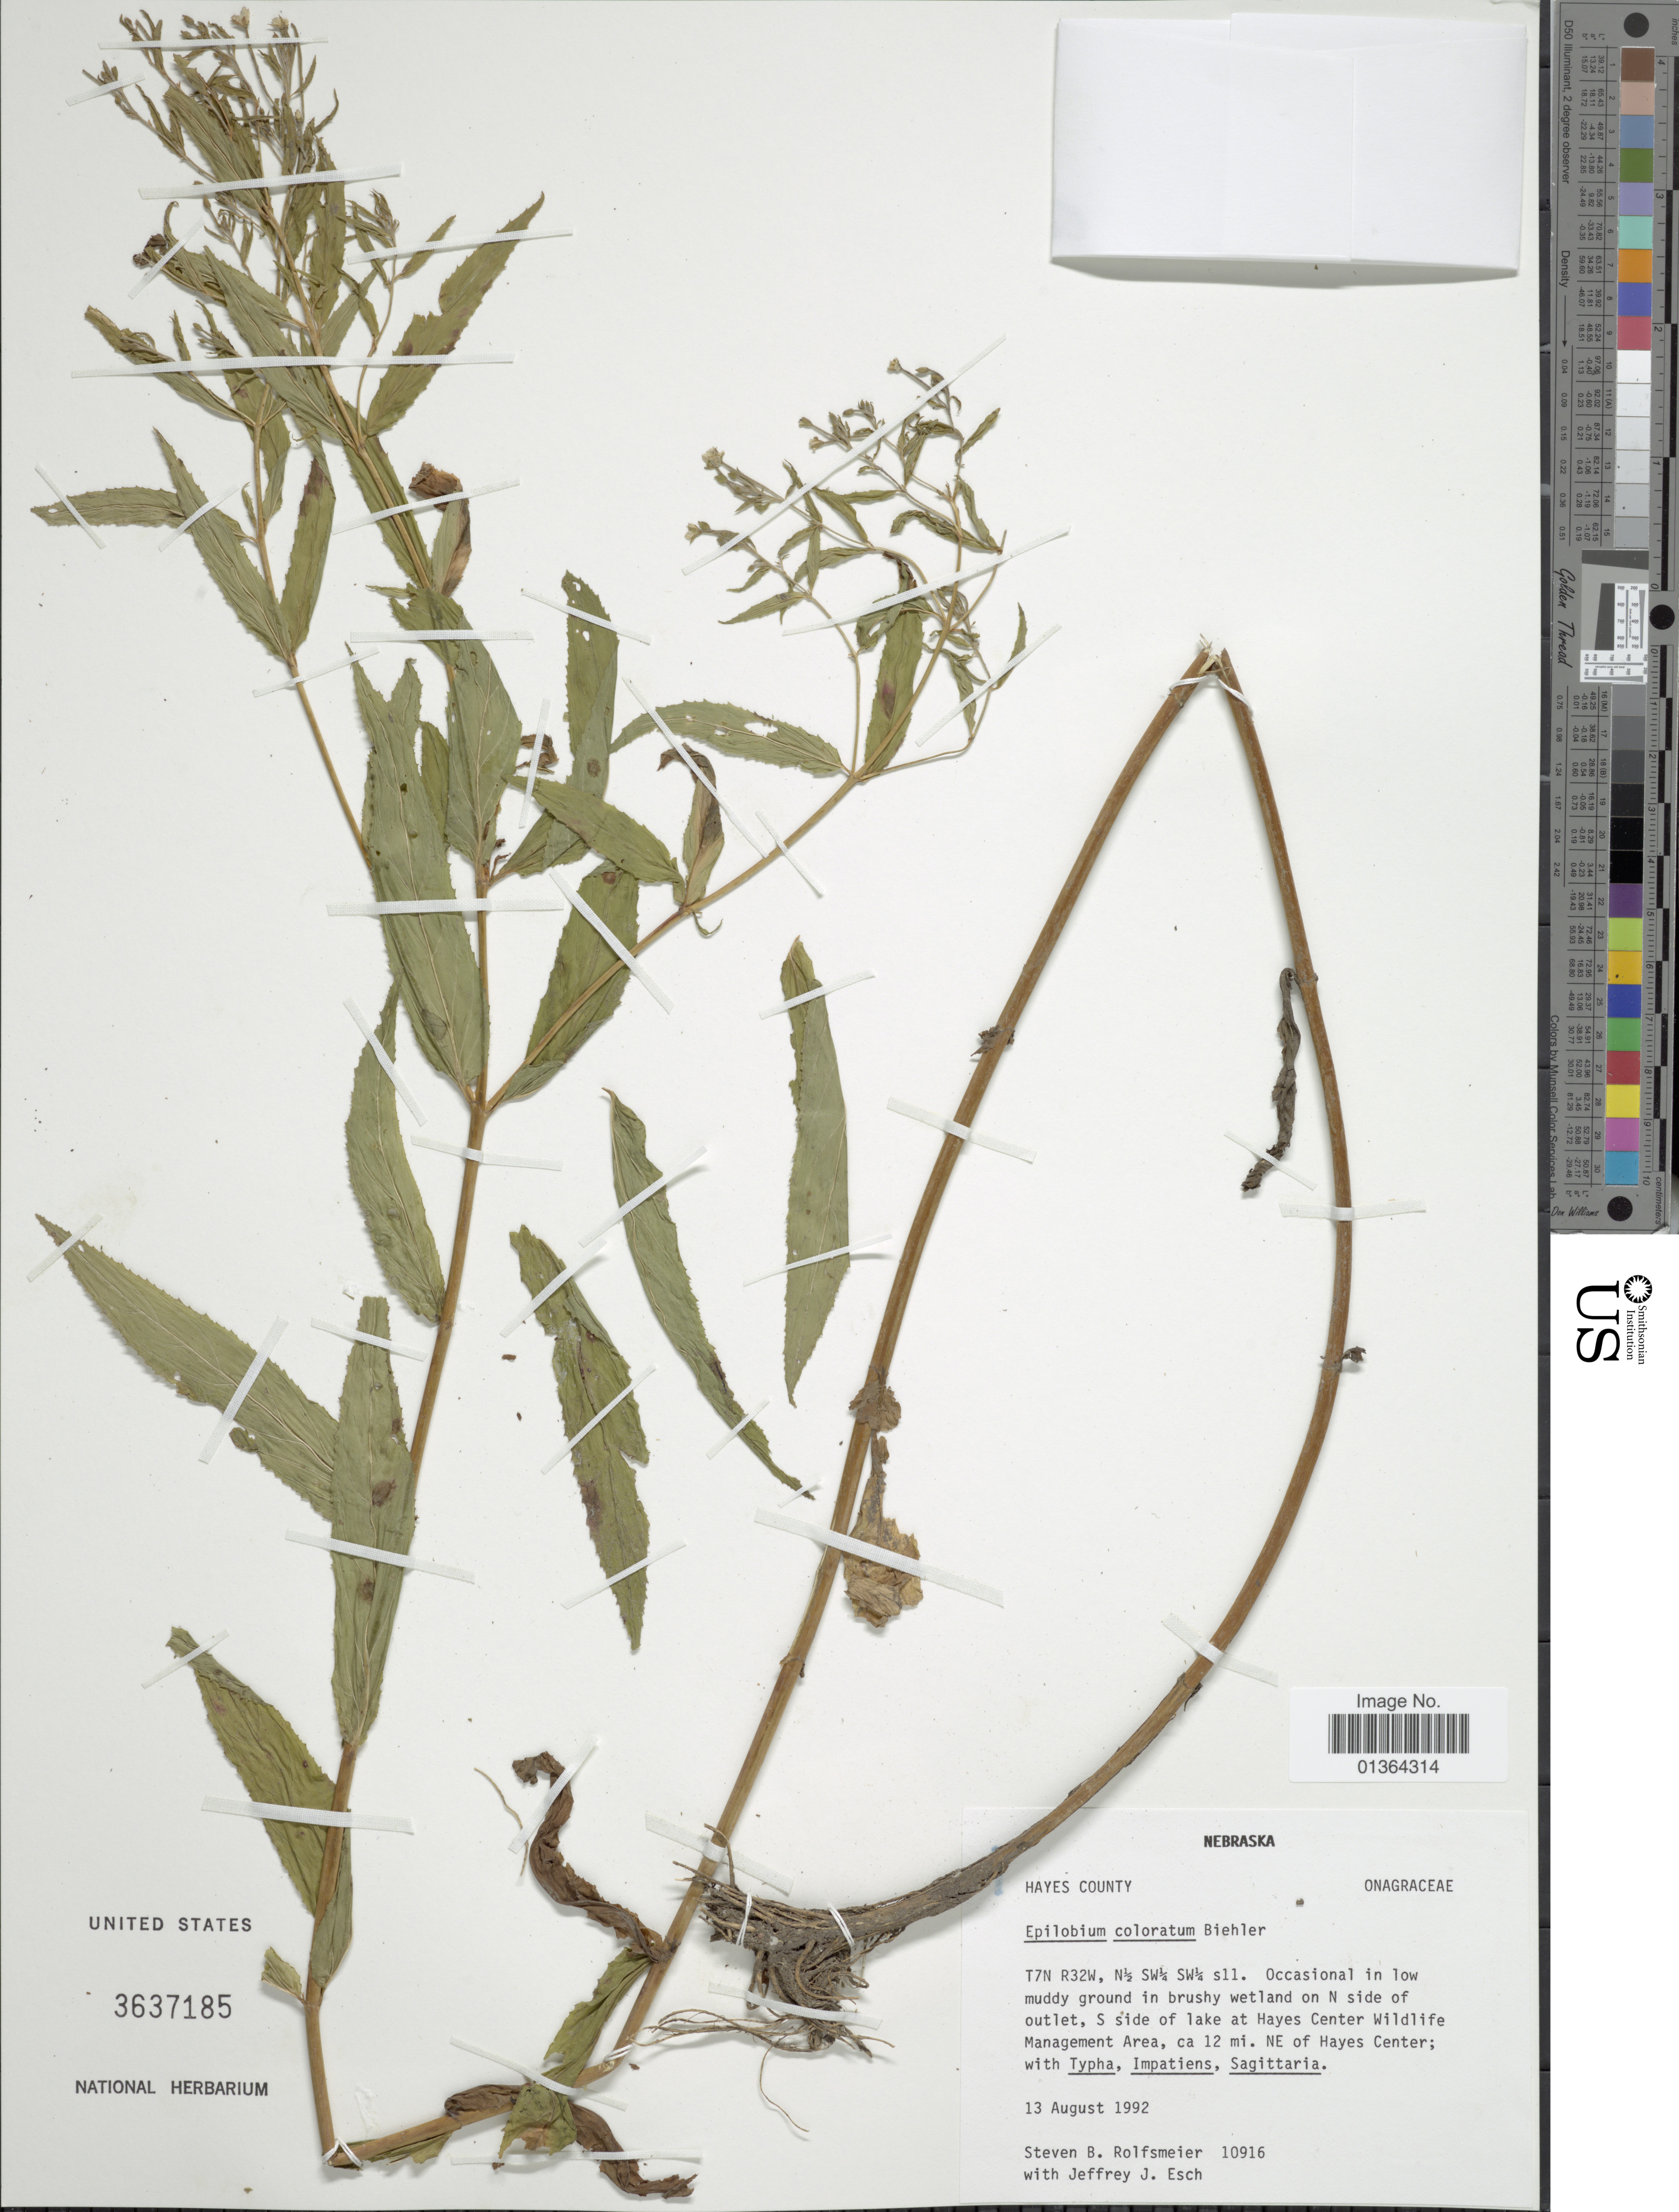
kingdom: Plantae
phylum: Tracheophyta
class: Magnoliopsida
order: Myrtales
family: Onagraceae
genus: Epilobium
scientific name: Epilobium coloratum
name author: Biehler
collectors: S. Rolfsmeier & J. Esch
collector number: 10916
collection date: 1992-08-13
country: United States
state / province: Nebraska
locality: T7N R32W, N1/2 SW 1/4 SW 1/4 s11. S side of lake at Hayes Center Wildlife Management Area, ca 12 mi. NE of Hayes Center.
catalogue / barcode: US 3637185